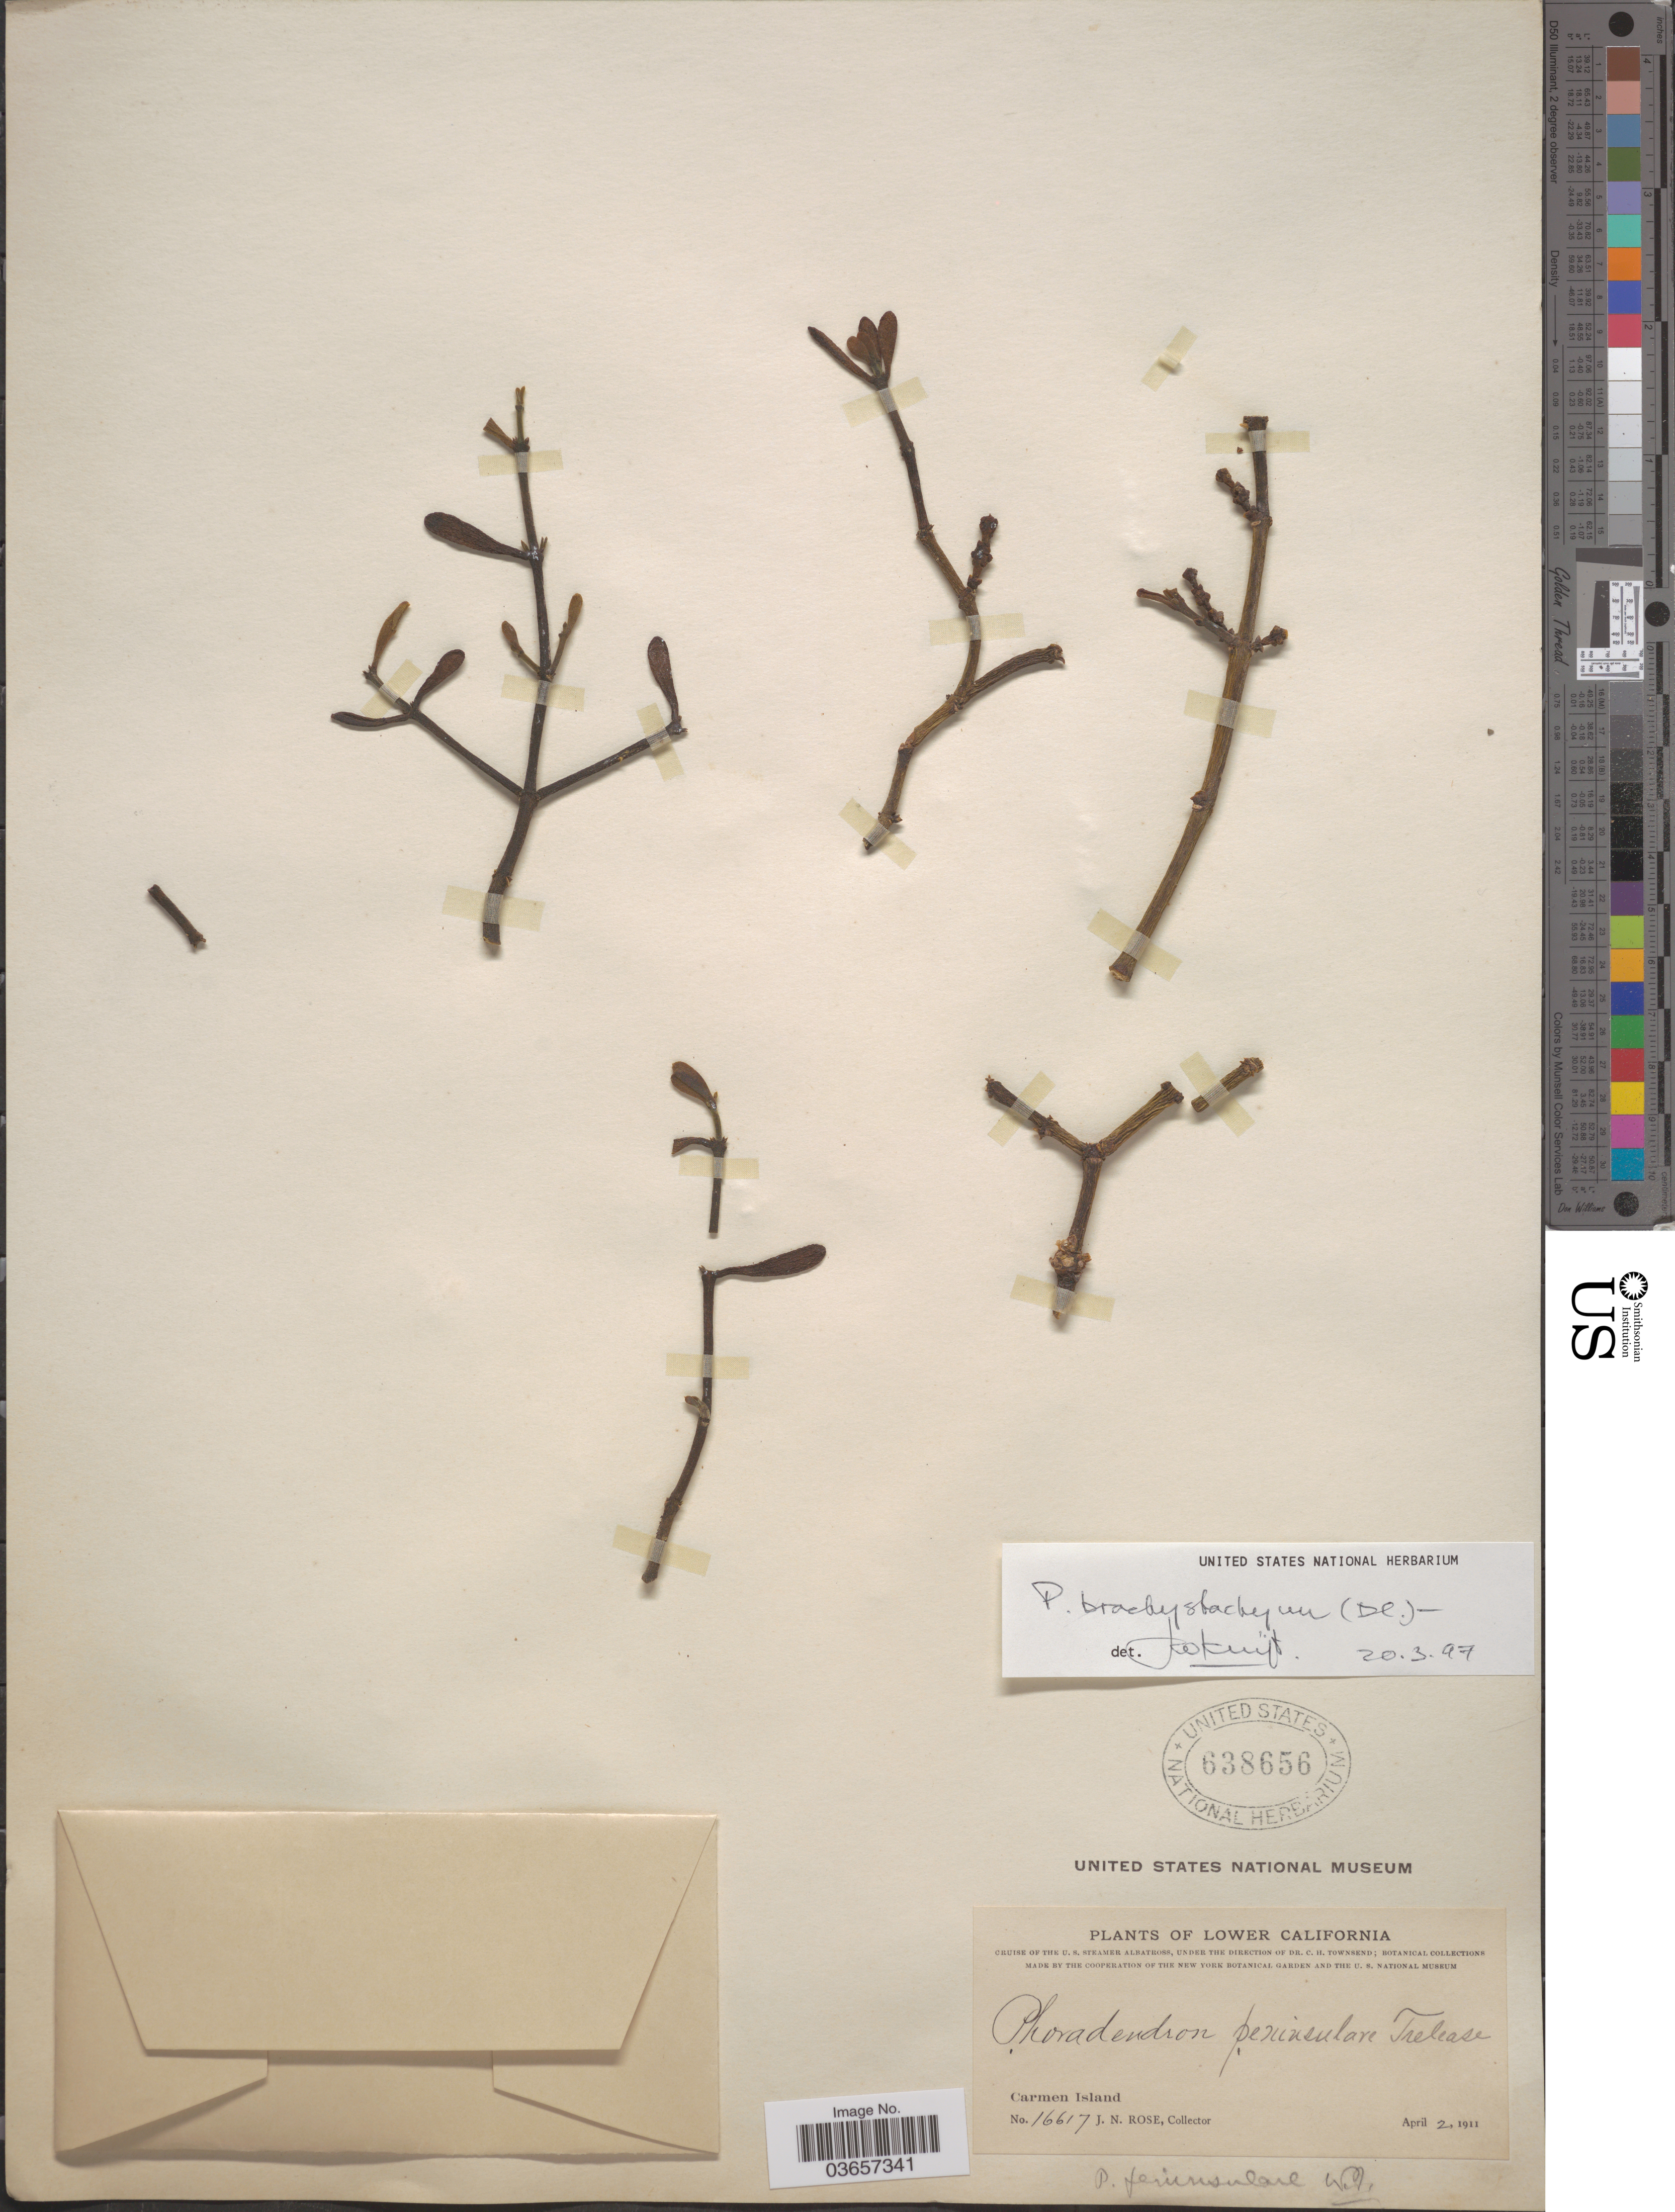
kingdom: Plantae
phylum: Tracheophyta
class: Magnoliopsida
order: Santalales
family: Viscaceae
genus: Phoradendron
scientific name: Phoradendron brachystachyum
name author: (DC.) Oliv.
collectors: J. N. Rose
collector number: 16617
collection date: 1911-04-02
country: Mexico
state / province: Baja California Sur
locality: Lower California. Carmen Island.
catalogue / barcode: US 638656